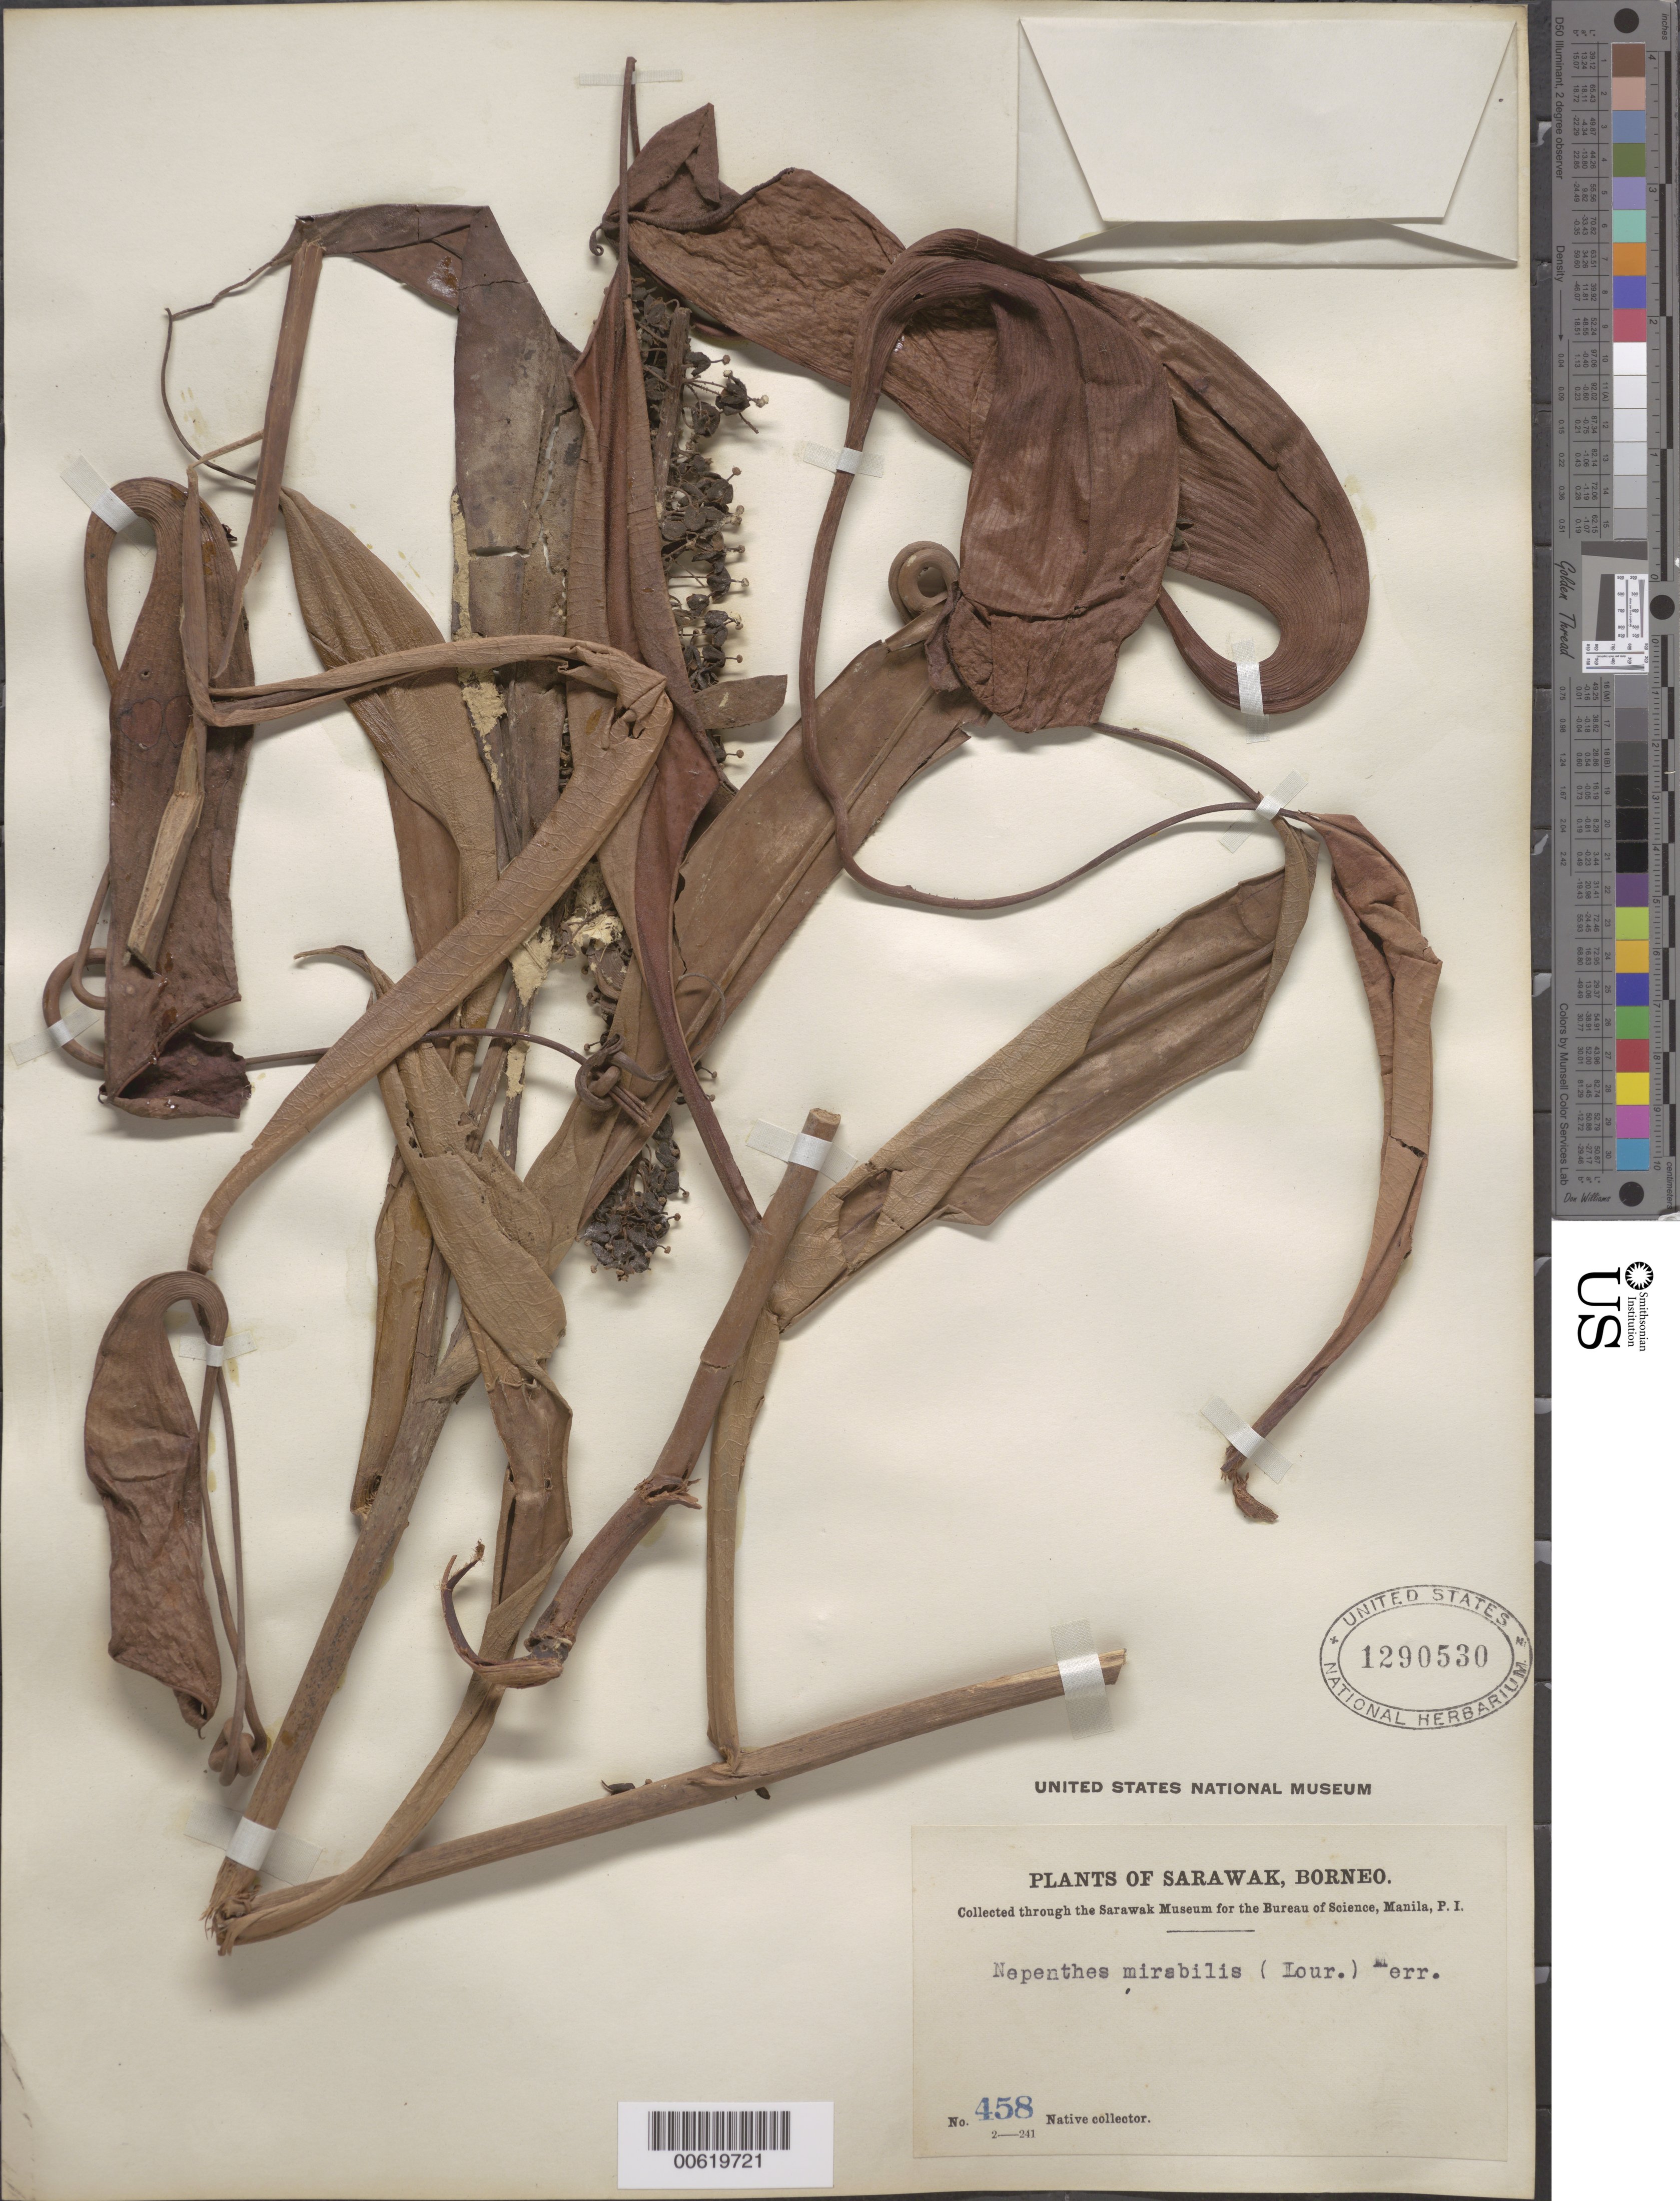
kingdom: Plantae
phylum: Tracheophyta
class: Magnoliopsida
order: Caryophyllales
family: Nepenthaceae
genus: Nepenthes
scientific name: Nepenthes mirabilis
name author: (Lour.) Druce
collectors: Native collector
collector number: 458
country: Malaysia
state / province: Sarawak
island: Borneo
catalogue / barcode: US 1290530